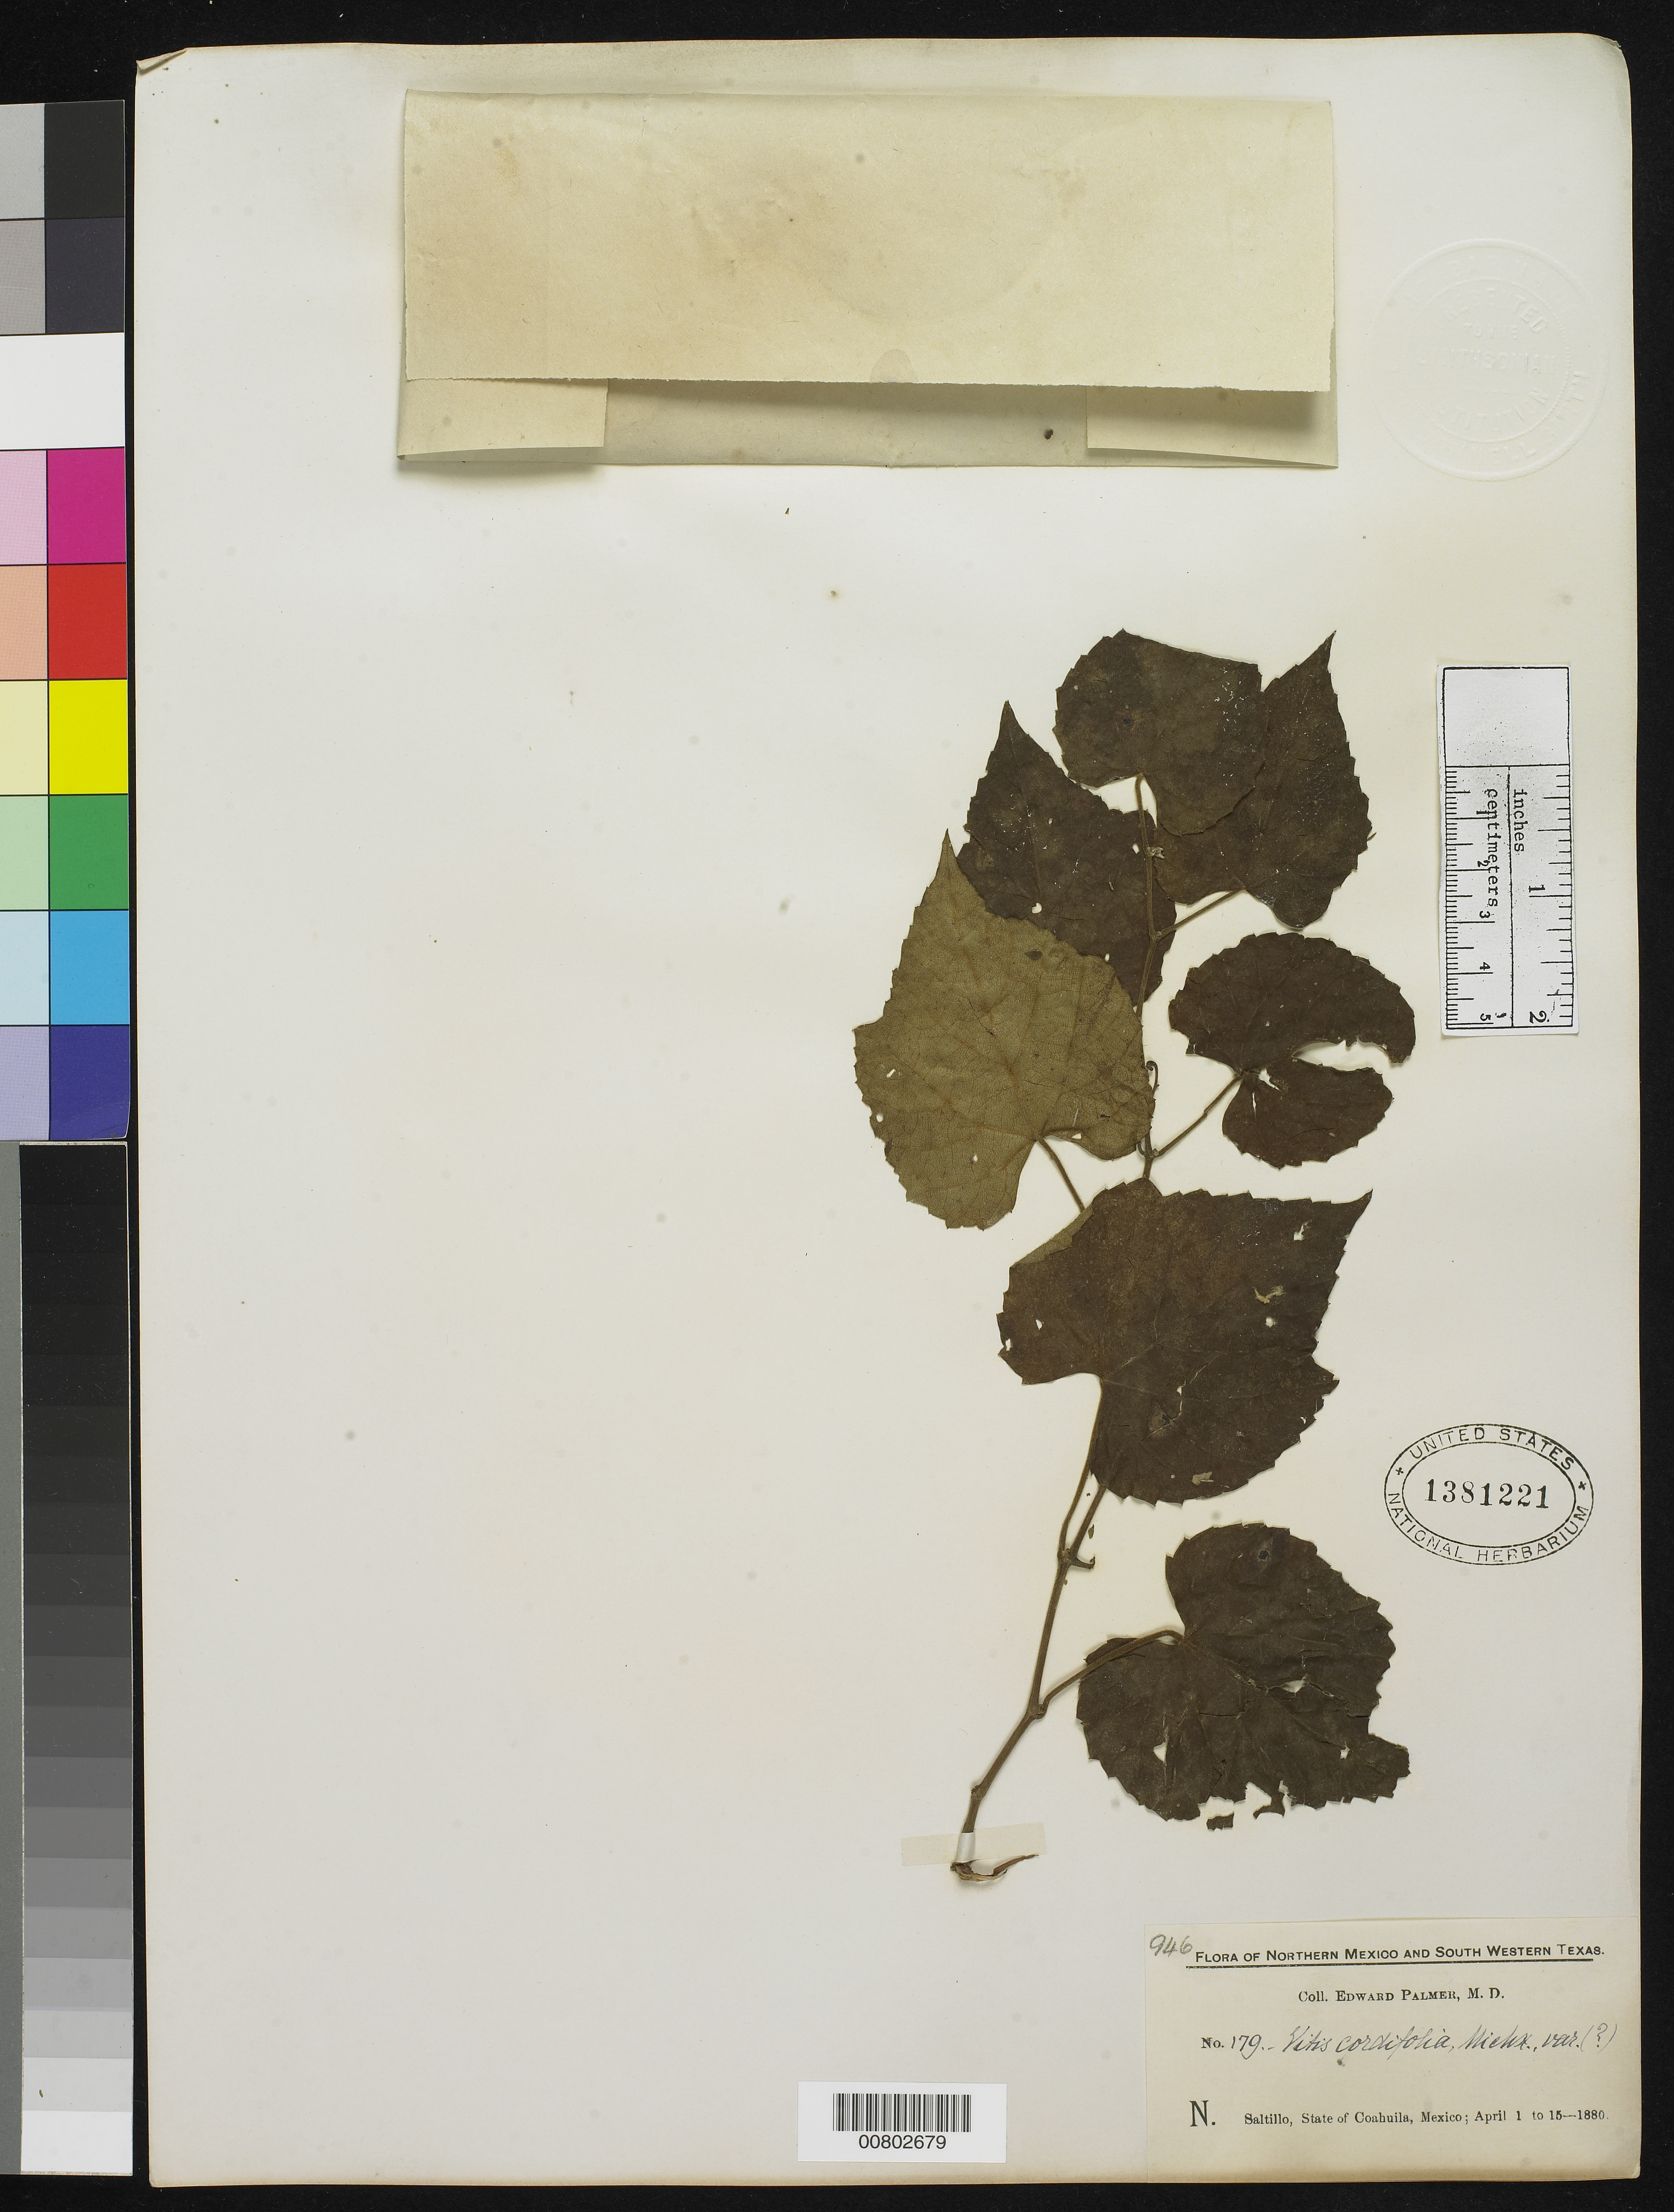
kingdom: Plantae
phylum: Tracheophyta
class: Magnoliopsida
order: Vitales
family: Vitaceae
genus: Vitis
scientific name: Vitis cordifolia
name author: Michx.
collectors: E. Palmer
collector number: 179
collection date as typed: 01 Apr 1880 to 15 Apr 1880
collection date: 1880-04-01/1880-04-15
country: Mexico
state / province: Coahuila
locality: Saltillo, State of Coahuila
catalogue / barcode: US 1381221